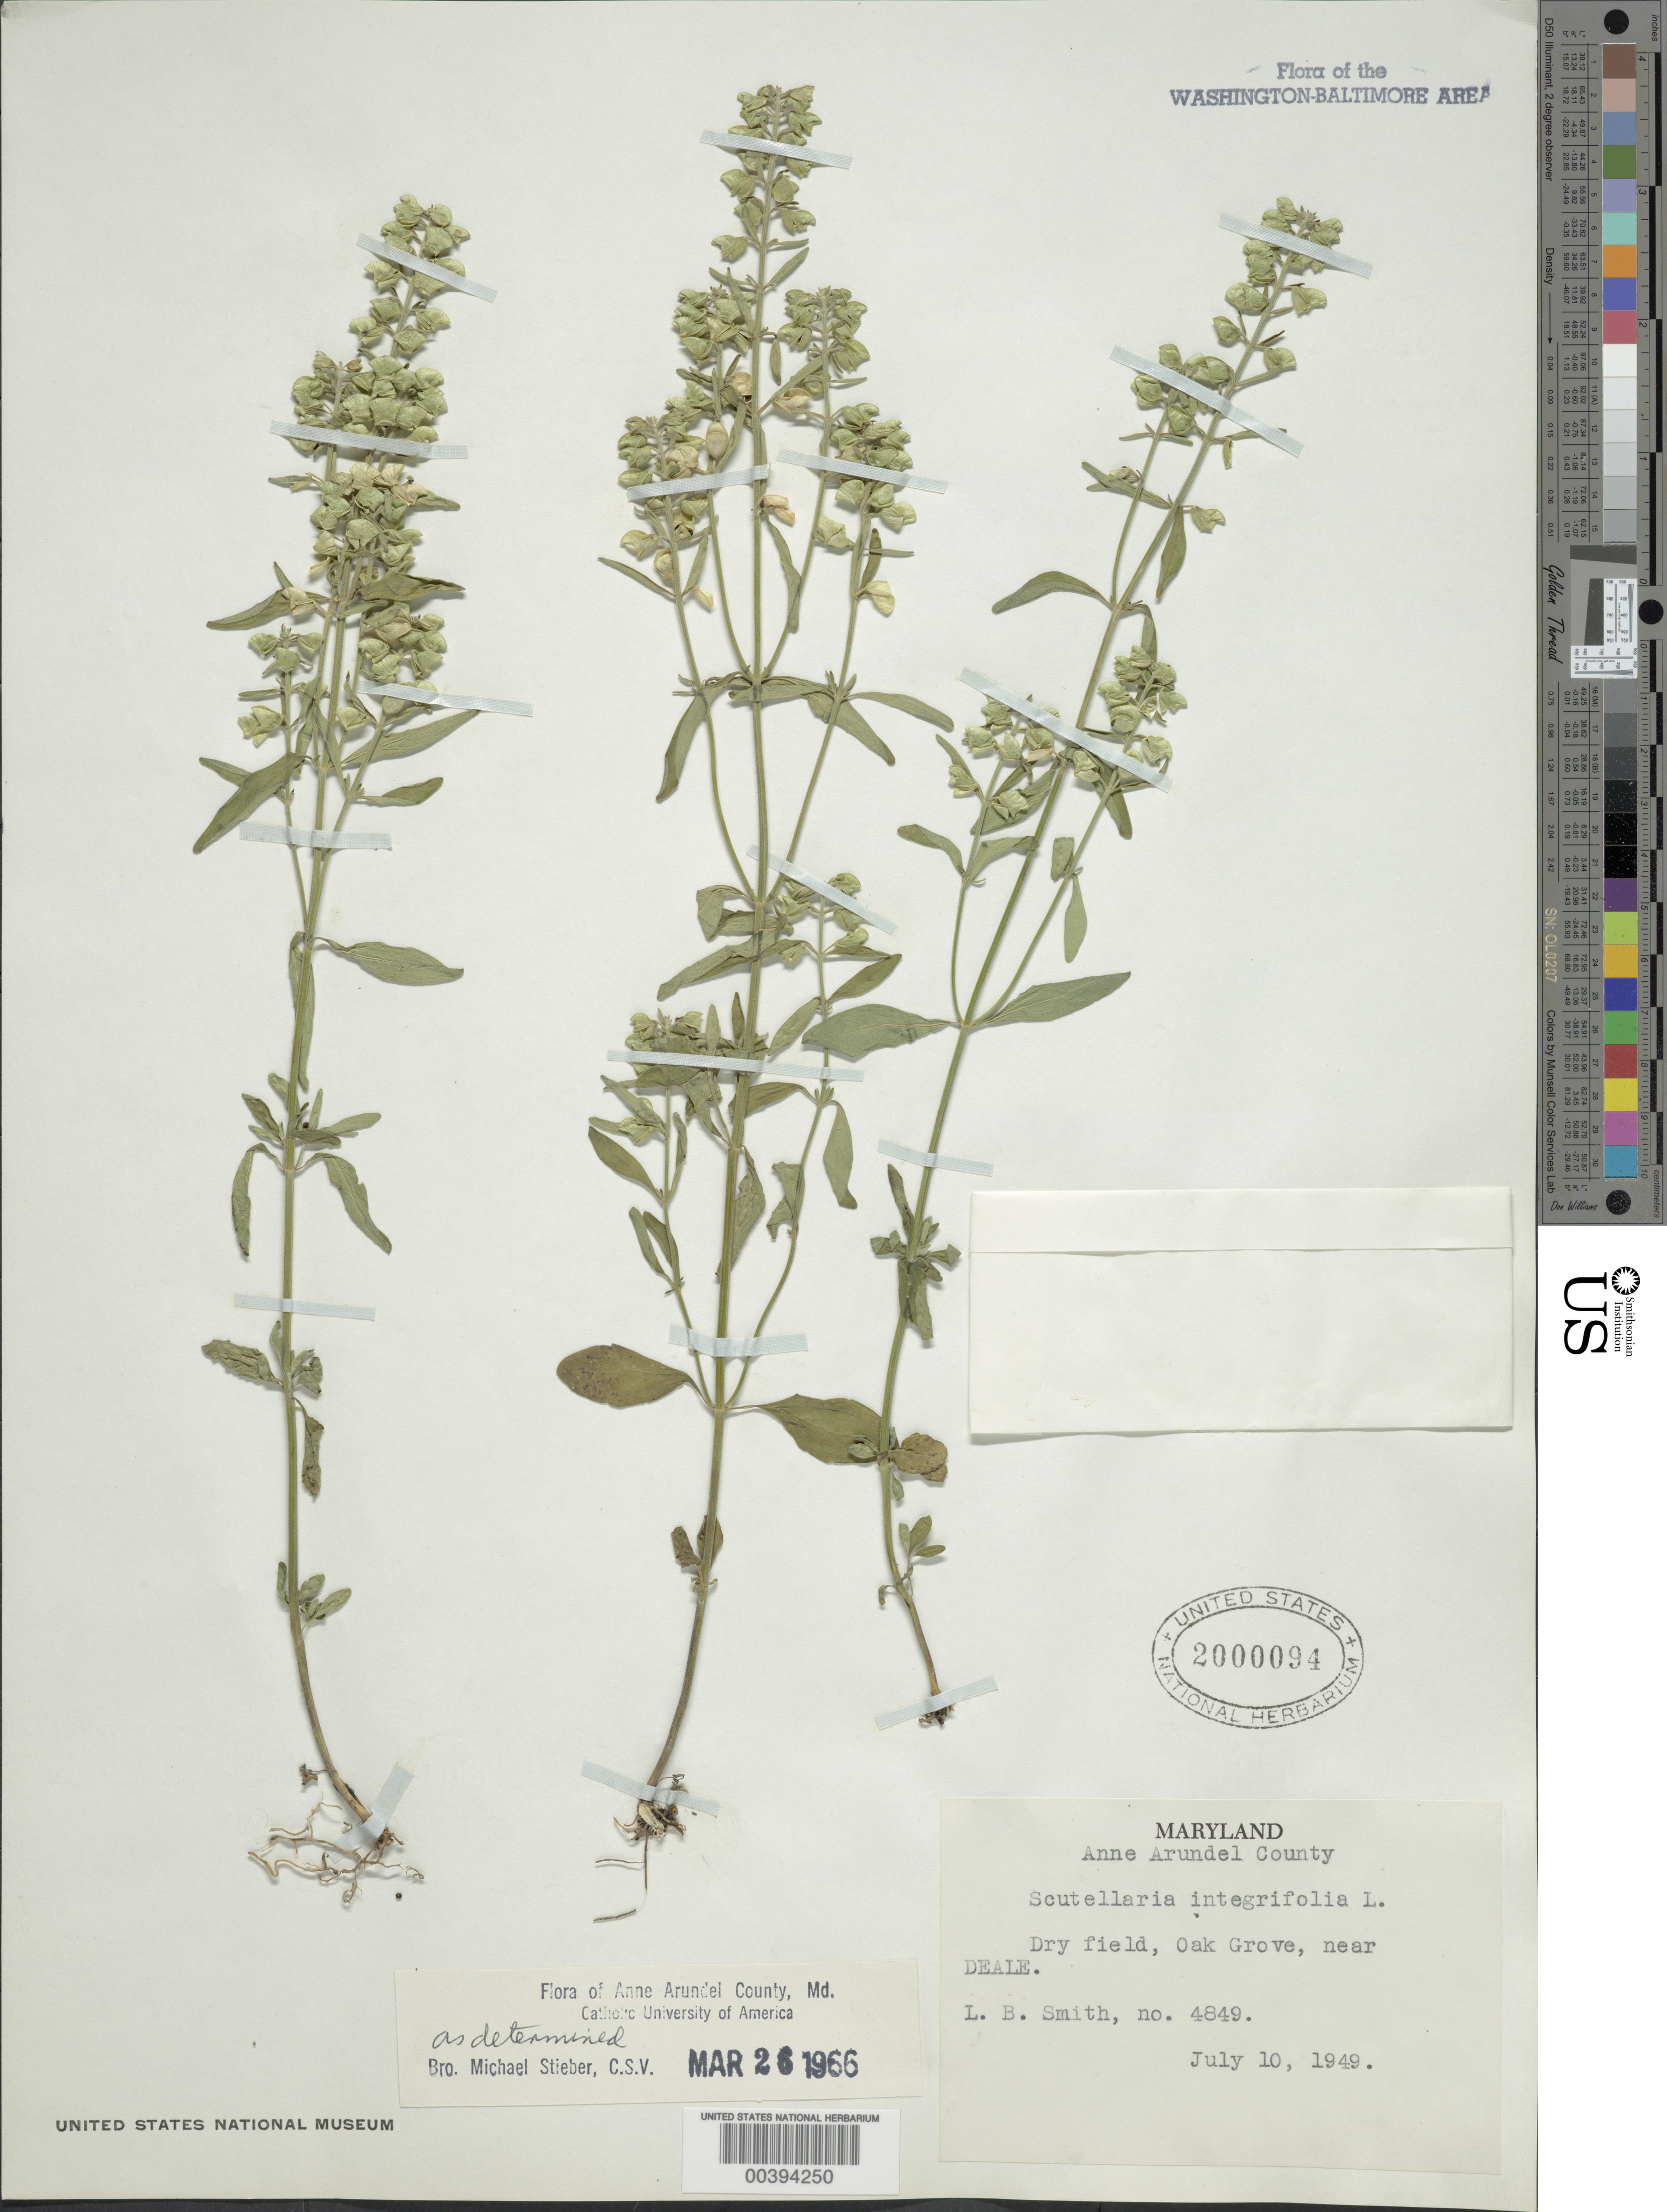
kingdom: Plantae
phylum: Tracheophyta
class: Magnoliopsida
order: Lamiales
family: Lamiaceae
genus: Scutellaria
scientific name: Scutellaria integrifolia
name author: L.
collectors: L. Smith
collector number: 4849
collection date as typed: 10 Jul 1949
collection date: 1949-07-10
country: United States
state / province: Maryland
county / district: Anne Arundel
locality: Oak Grove near Deale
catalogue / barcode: US 2000094